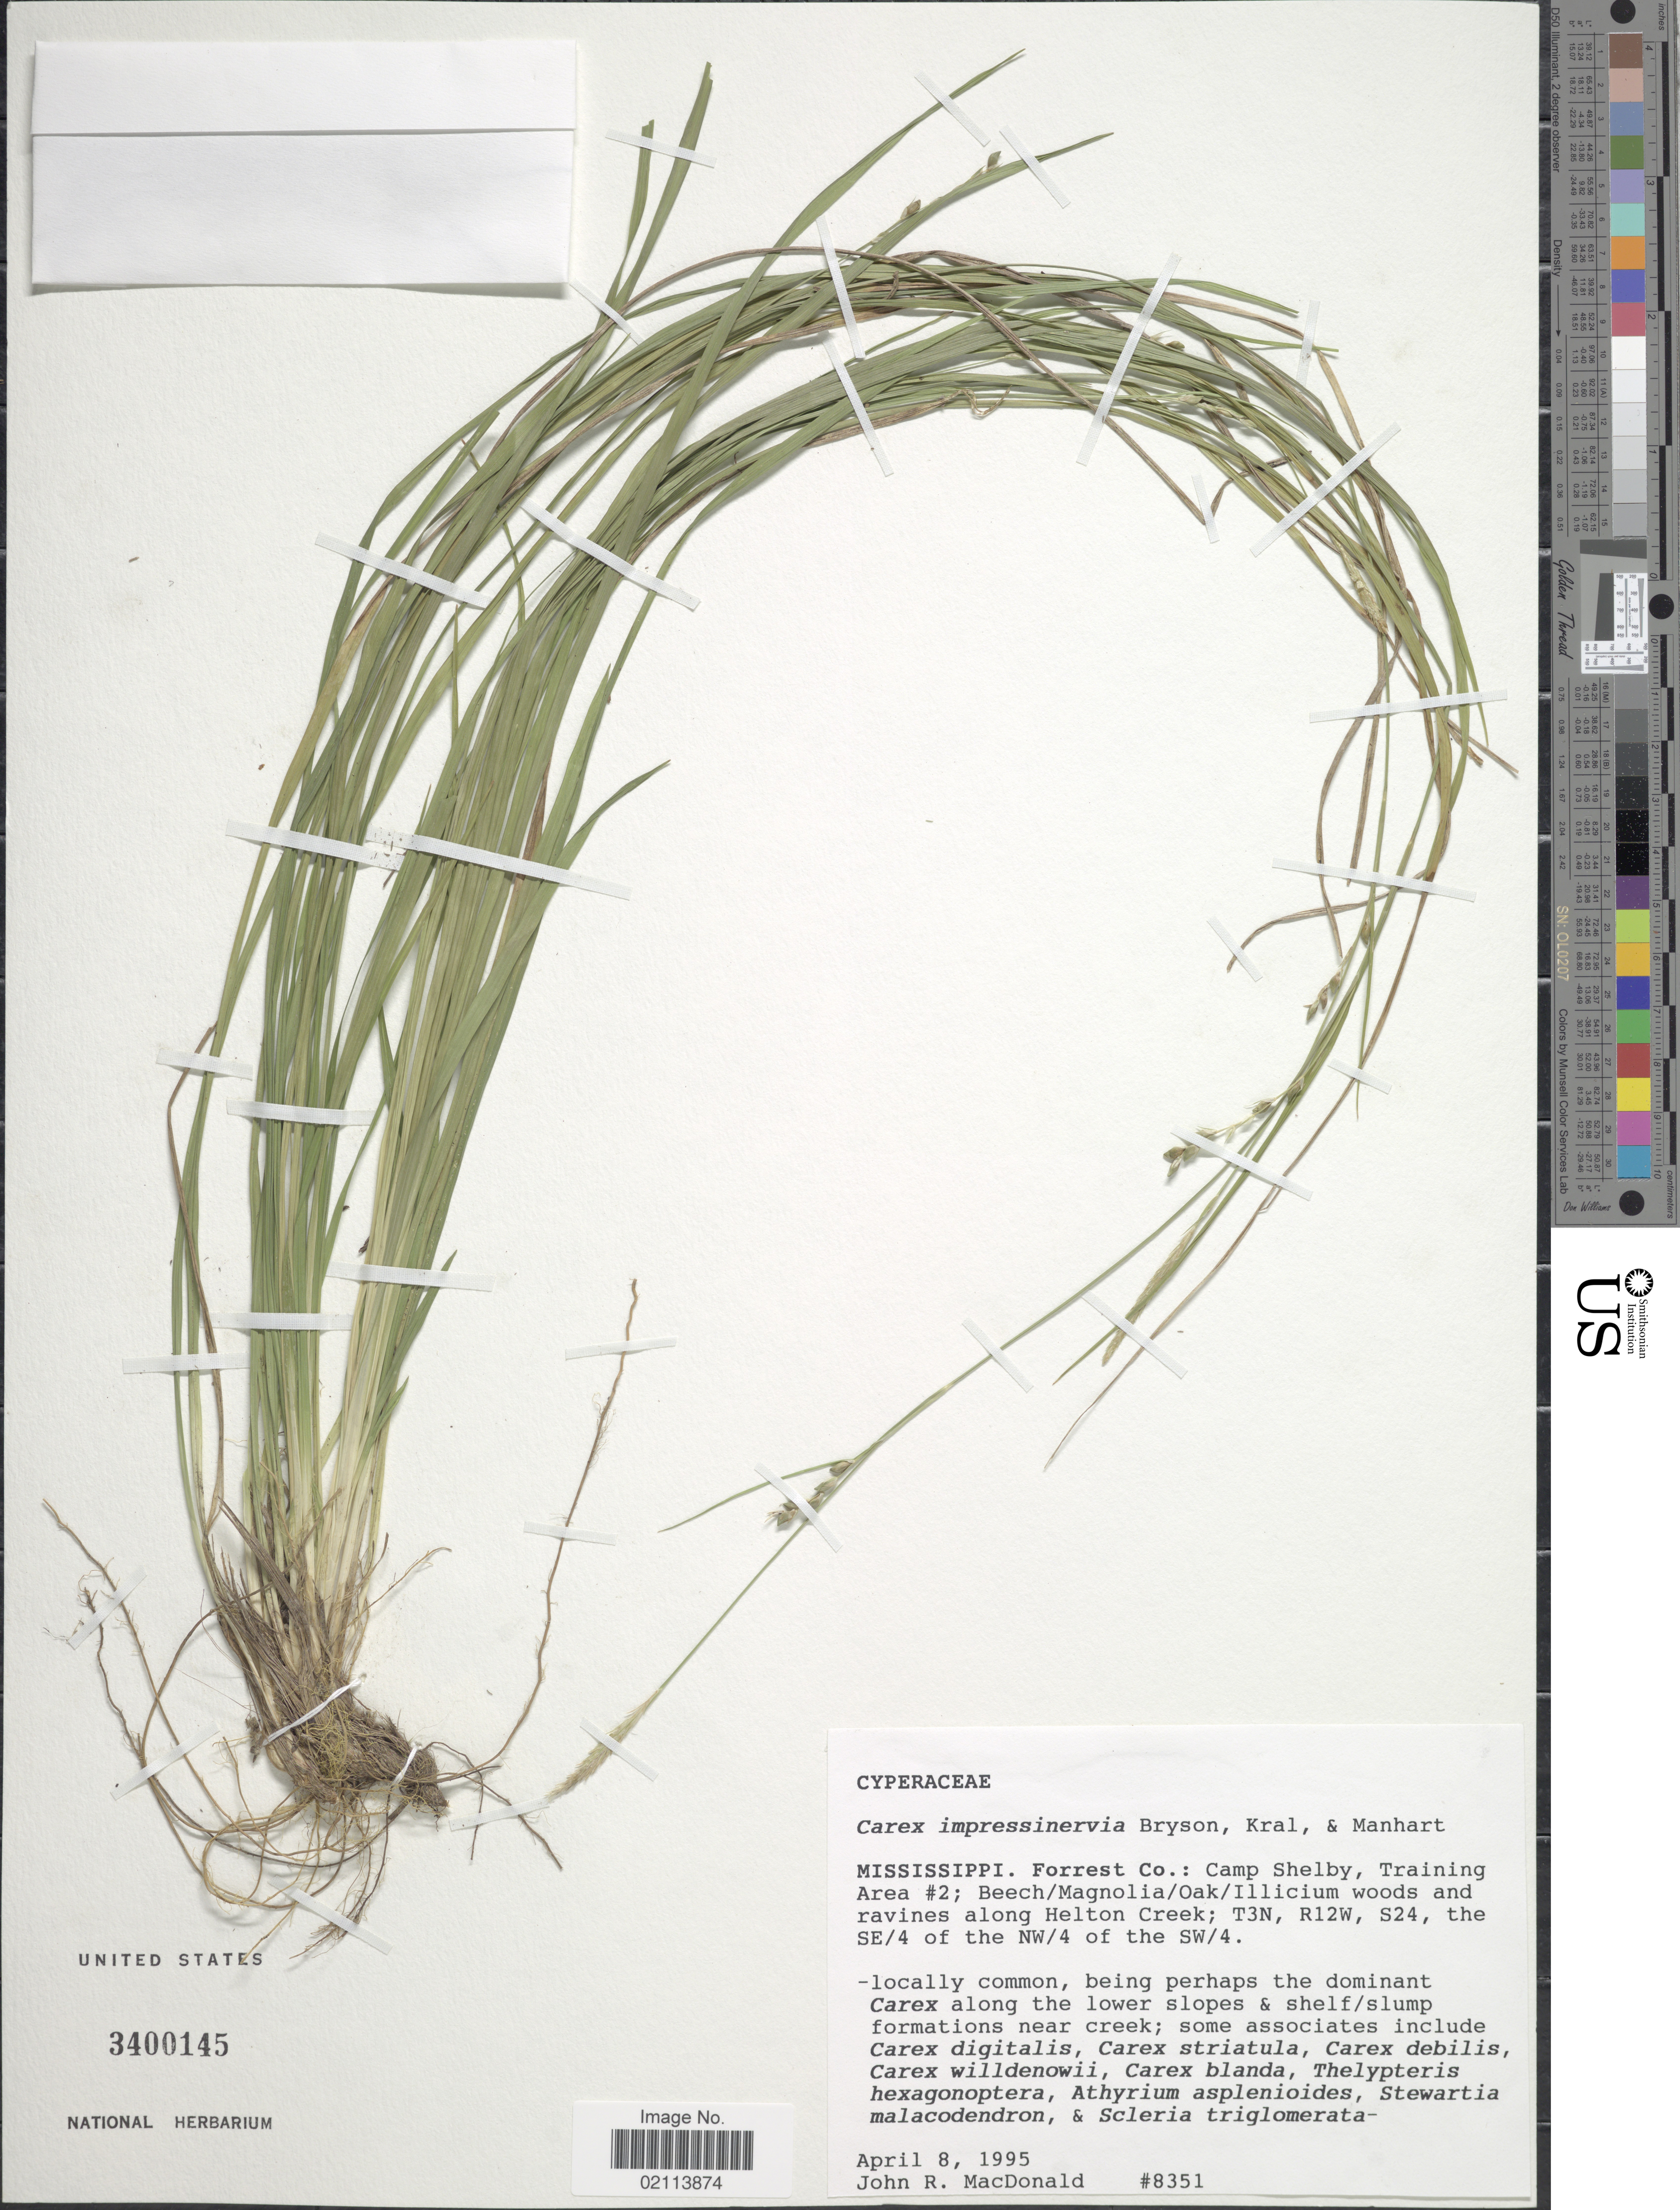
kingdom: Plantae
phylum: Tracheophyta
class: Liliopsida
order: Poales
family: Cyperaceae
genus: Carex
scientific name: Carex impressinervia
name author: Bryson et al.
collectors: J. MacDonald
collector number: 8351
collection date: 1995-04-08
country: United States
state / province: Mississippi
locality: Forrest Co.: Camp Shelby, Training Area #2 and ravines along Helton Creek; T3N, R12W, S24, the SE/4 of the NW/4 of the SW/4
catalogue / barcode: US 3400145